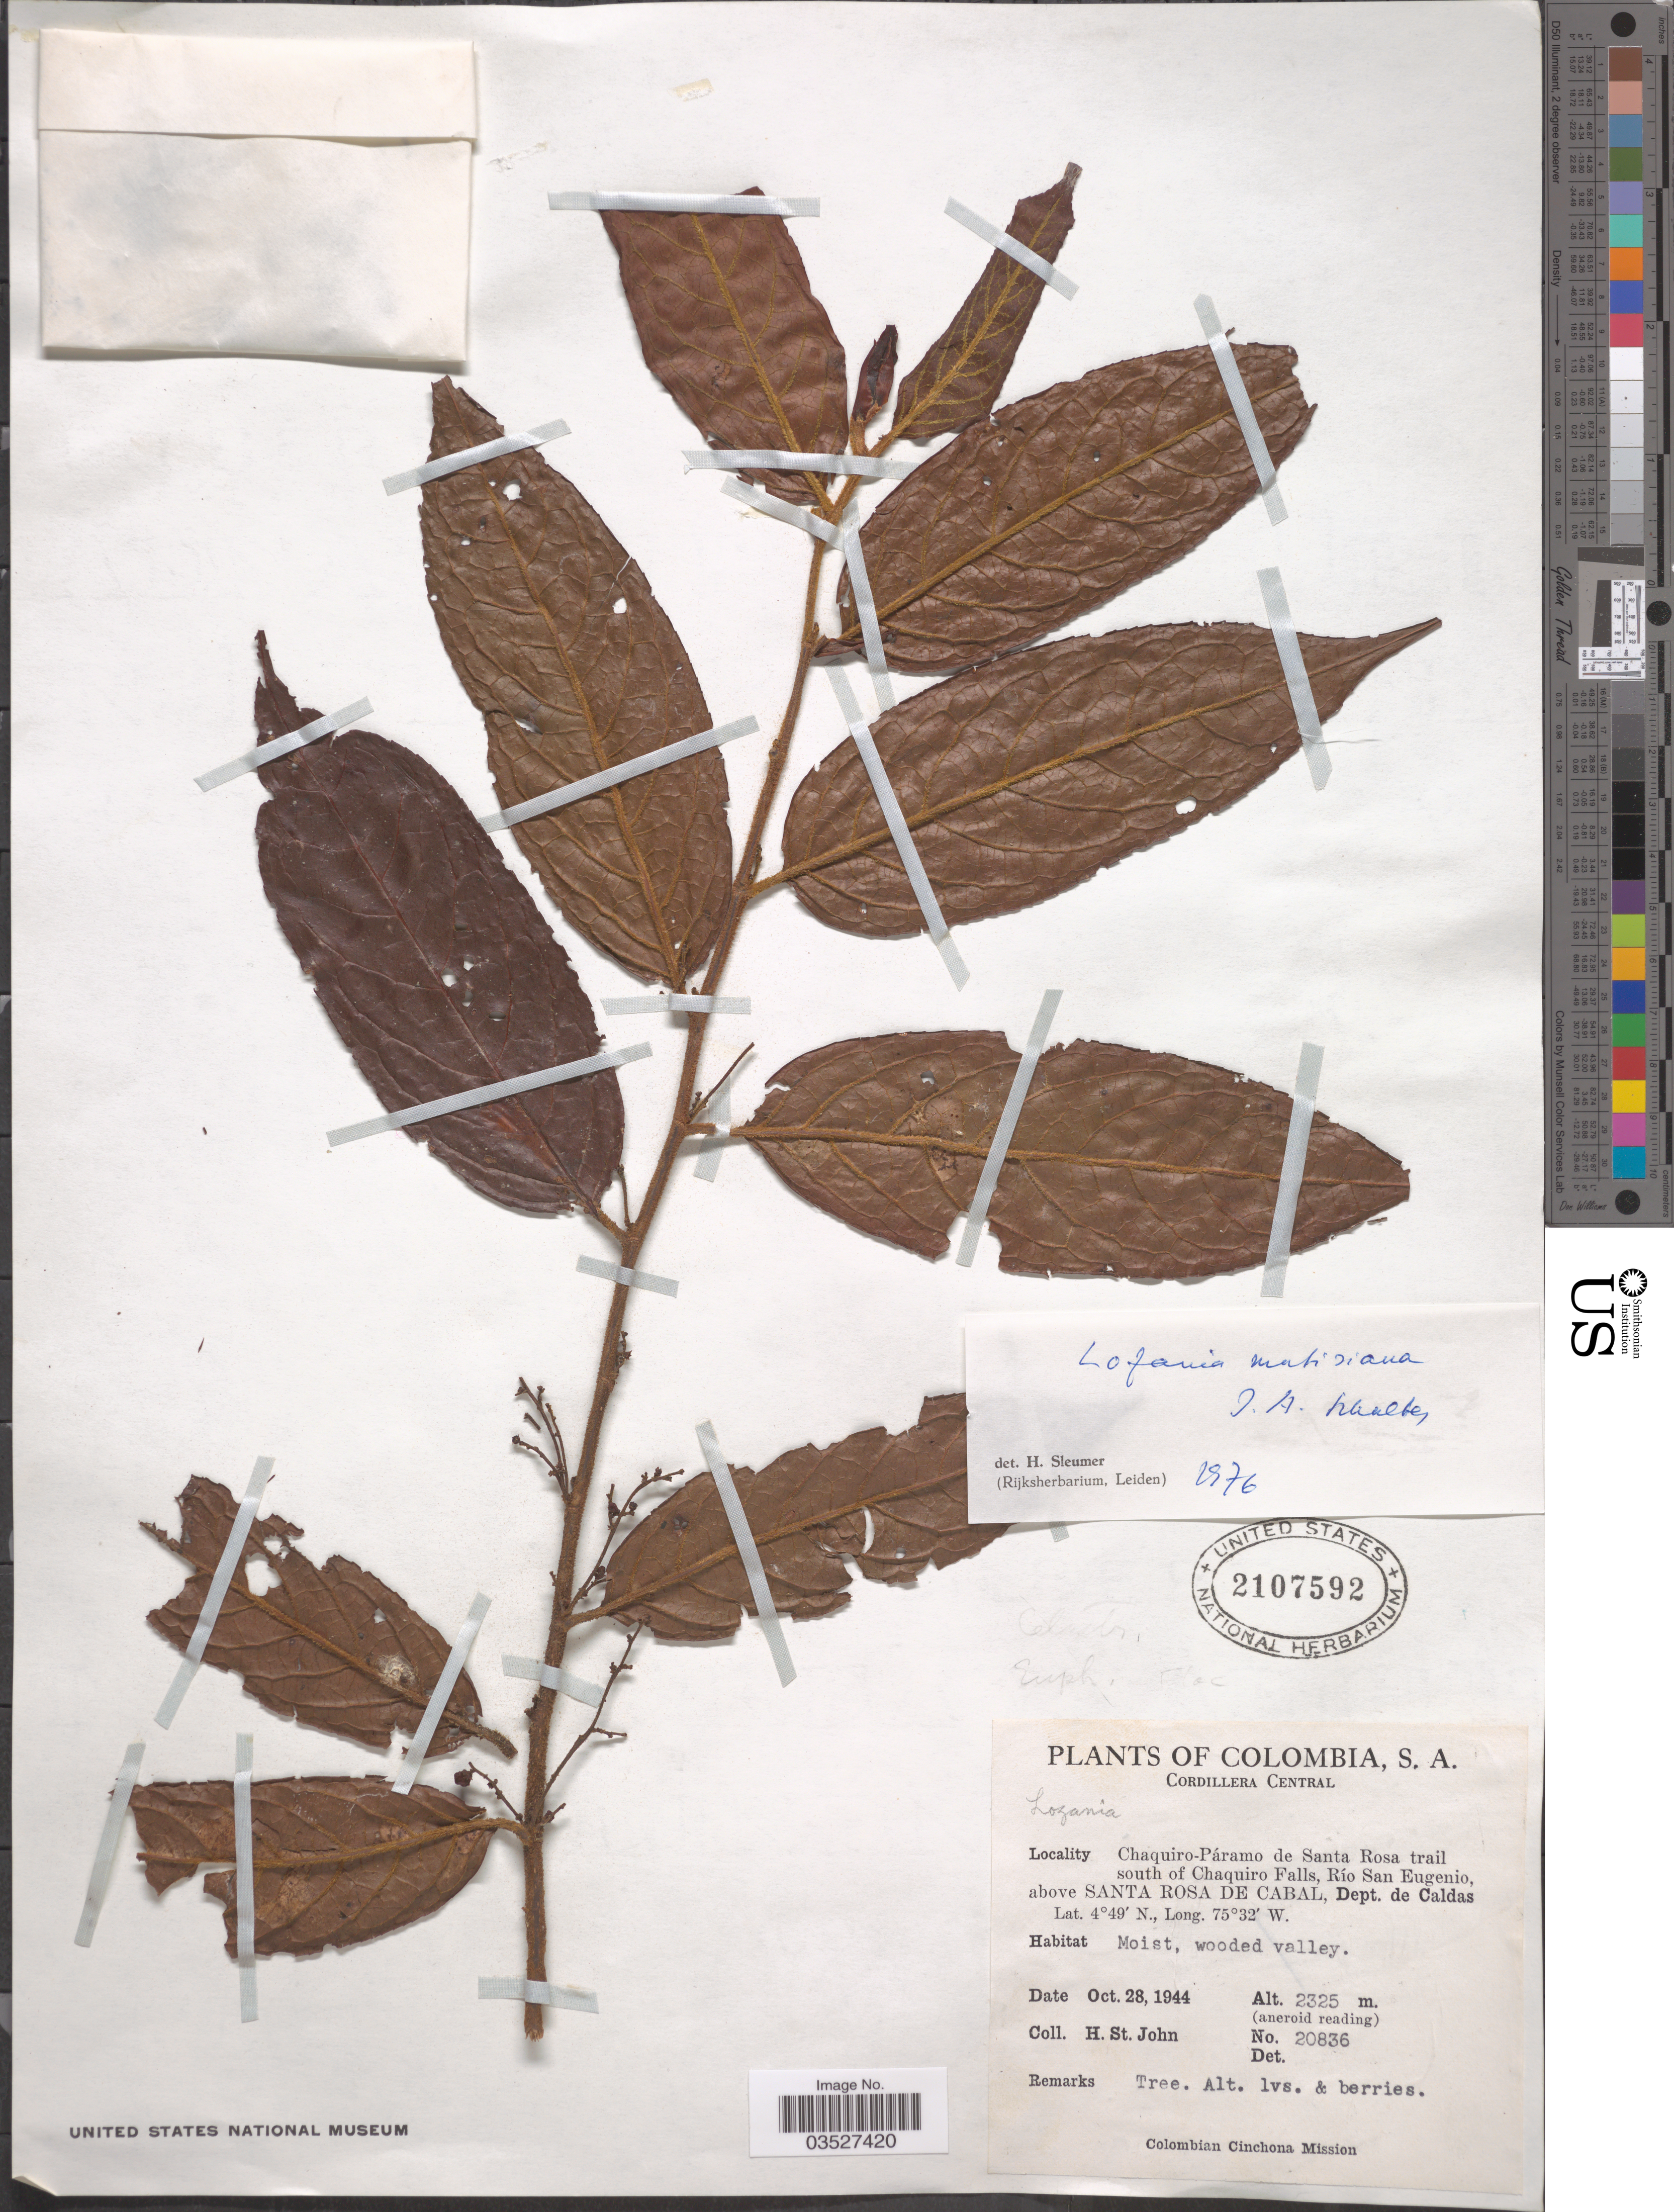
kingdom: Plantae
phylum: Tracheophyta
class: Magnoliopsida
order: Malpighiales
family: Lacistemataceae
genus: Lozania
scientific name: Lozania mutisiana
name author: Schult. in Roem. & Schult.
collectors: H. St. John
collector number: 20836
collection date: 1944-10-28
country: Colombia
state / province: Caldas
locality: Cordillera Central. Chaquiro-Páramo de Santa Rosa trail south of Chaquiro Falls, Río San Eugenio, above Santa Rosa de Cabal, Dept. de Caldas.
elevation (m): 2325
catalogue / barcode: US 2107592